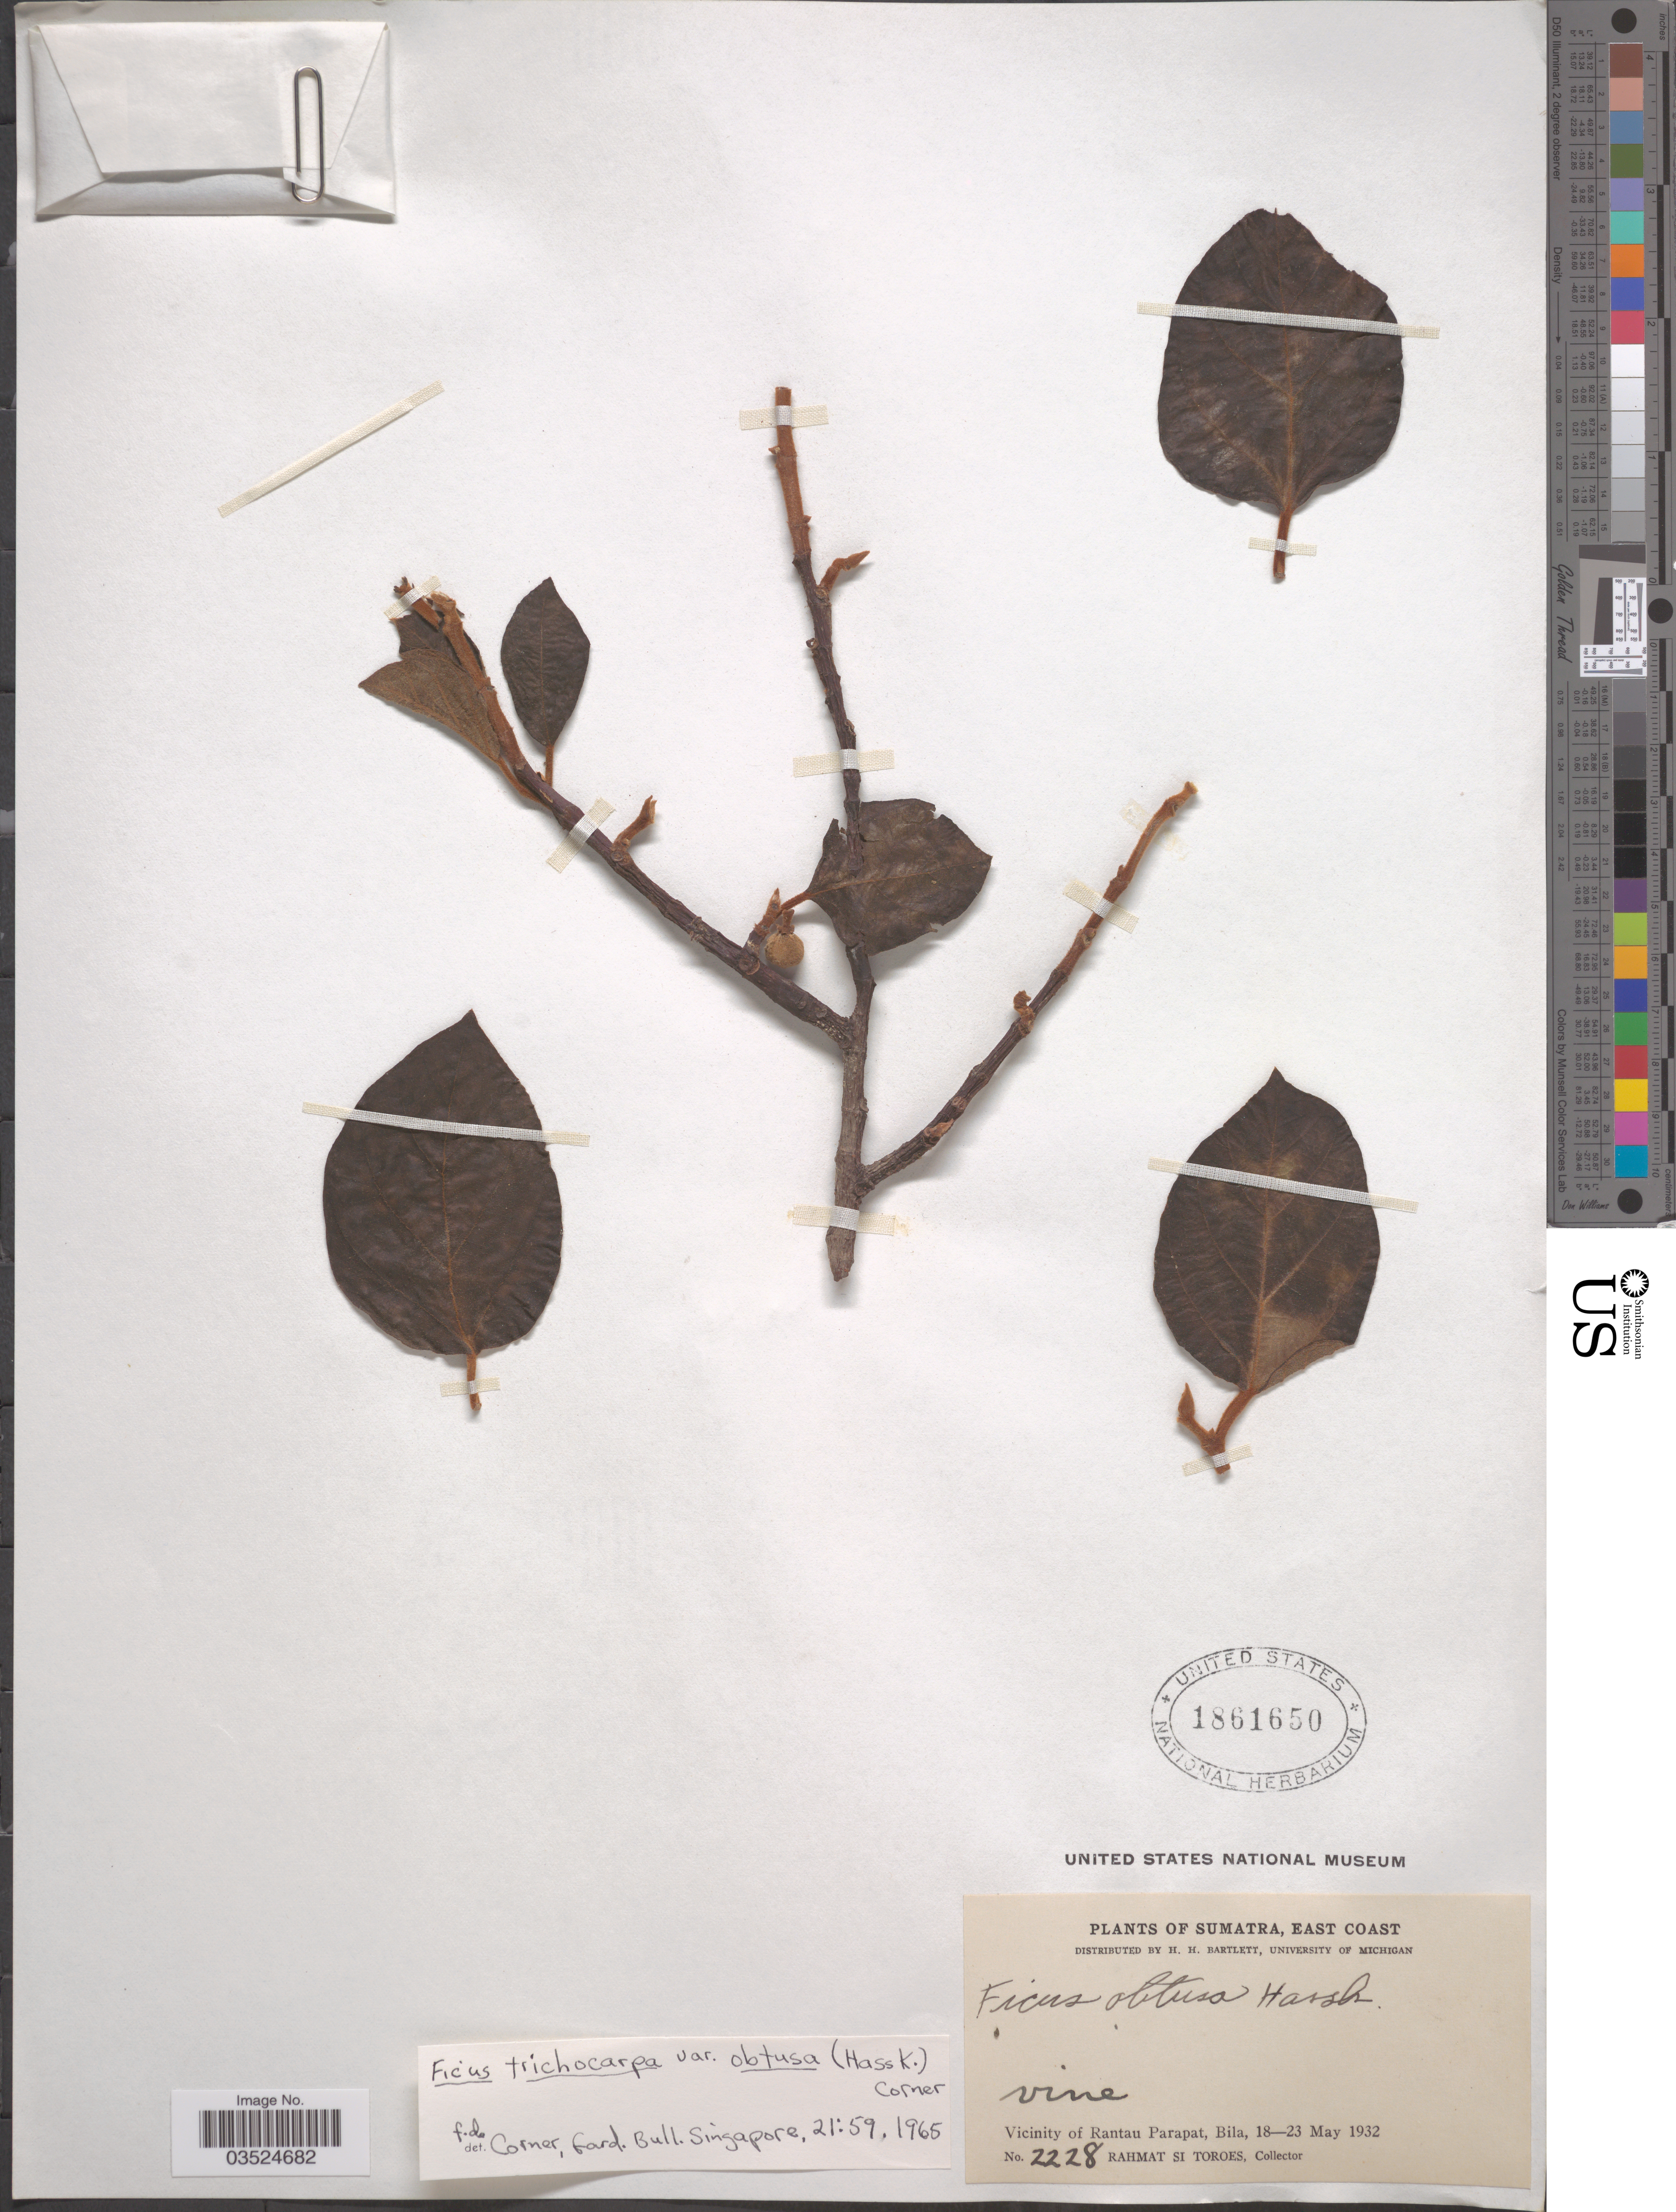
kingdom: Plantae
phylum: Tracheophyta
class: Magnoliopsida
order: Rosales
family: Moraceae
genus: Ficus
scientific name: Ficus trichocarpa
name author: Blume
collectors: Rahmat Si Boeea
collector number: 2228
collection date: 1932-05-18/1932-05-23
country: Indonesia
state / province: Sumatra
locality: East Coast. Vicinity of Rantau Parapat, Bila.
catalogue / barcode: US 1861650